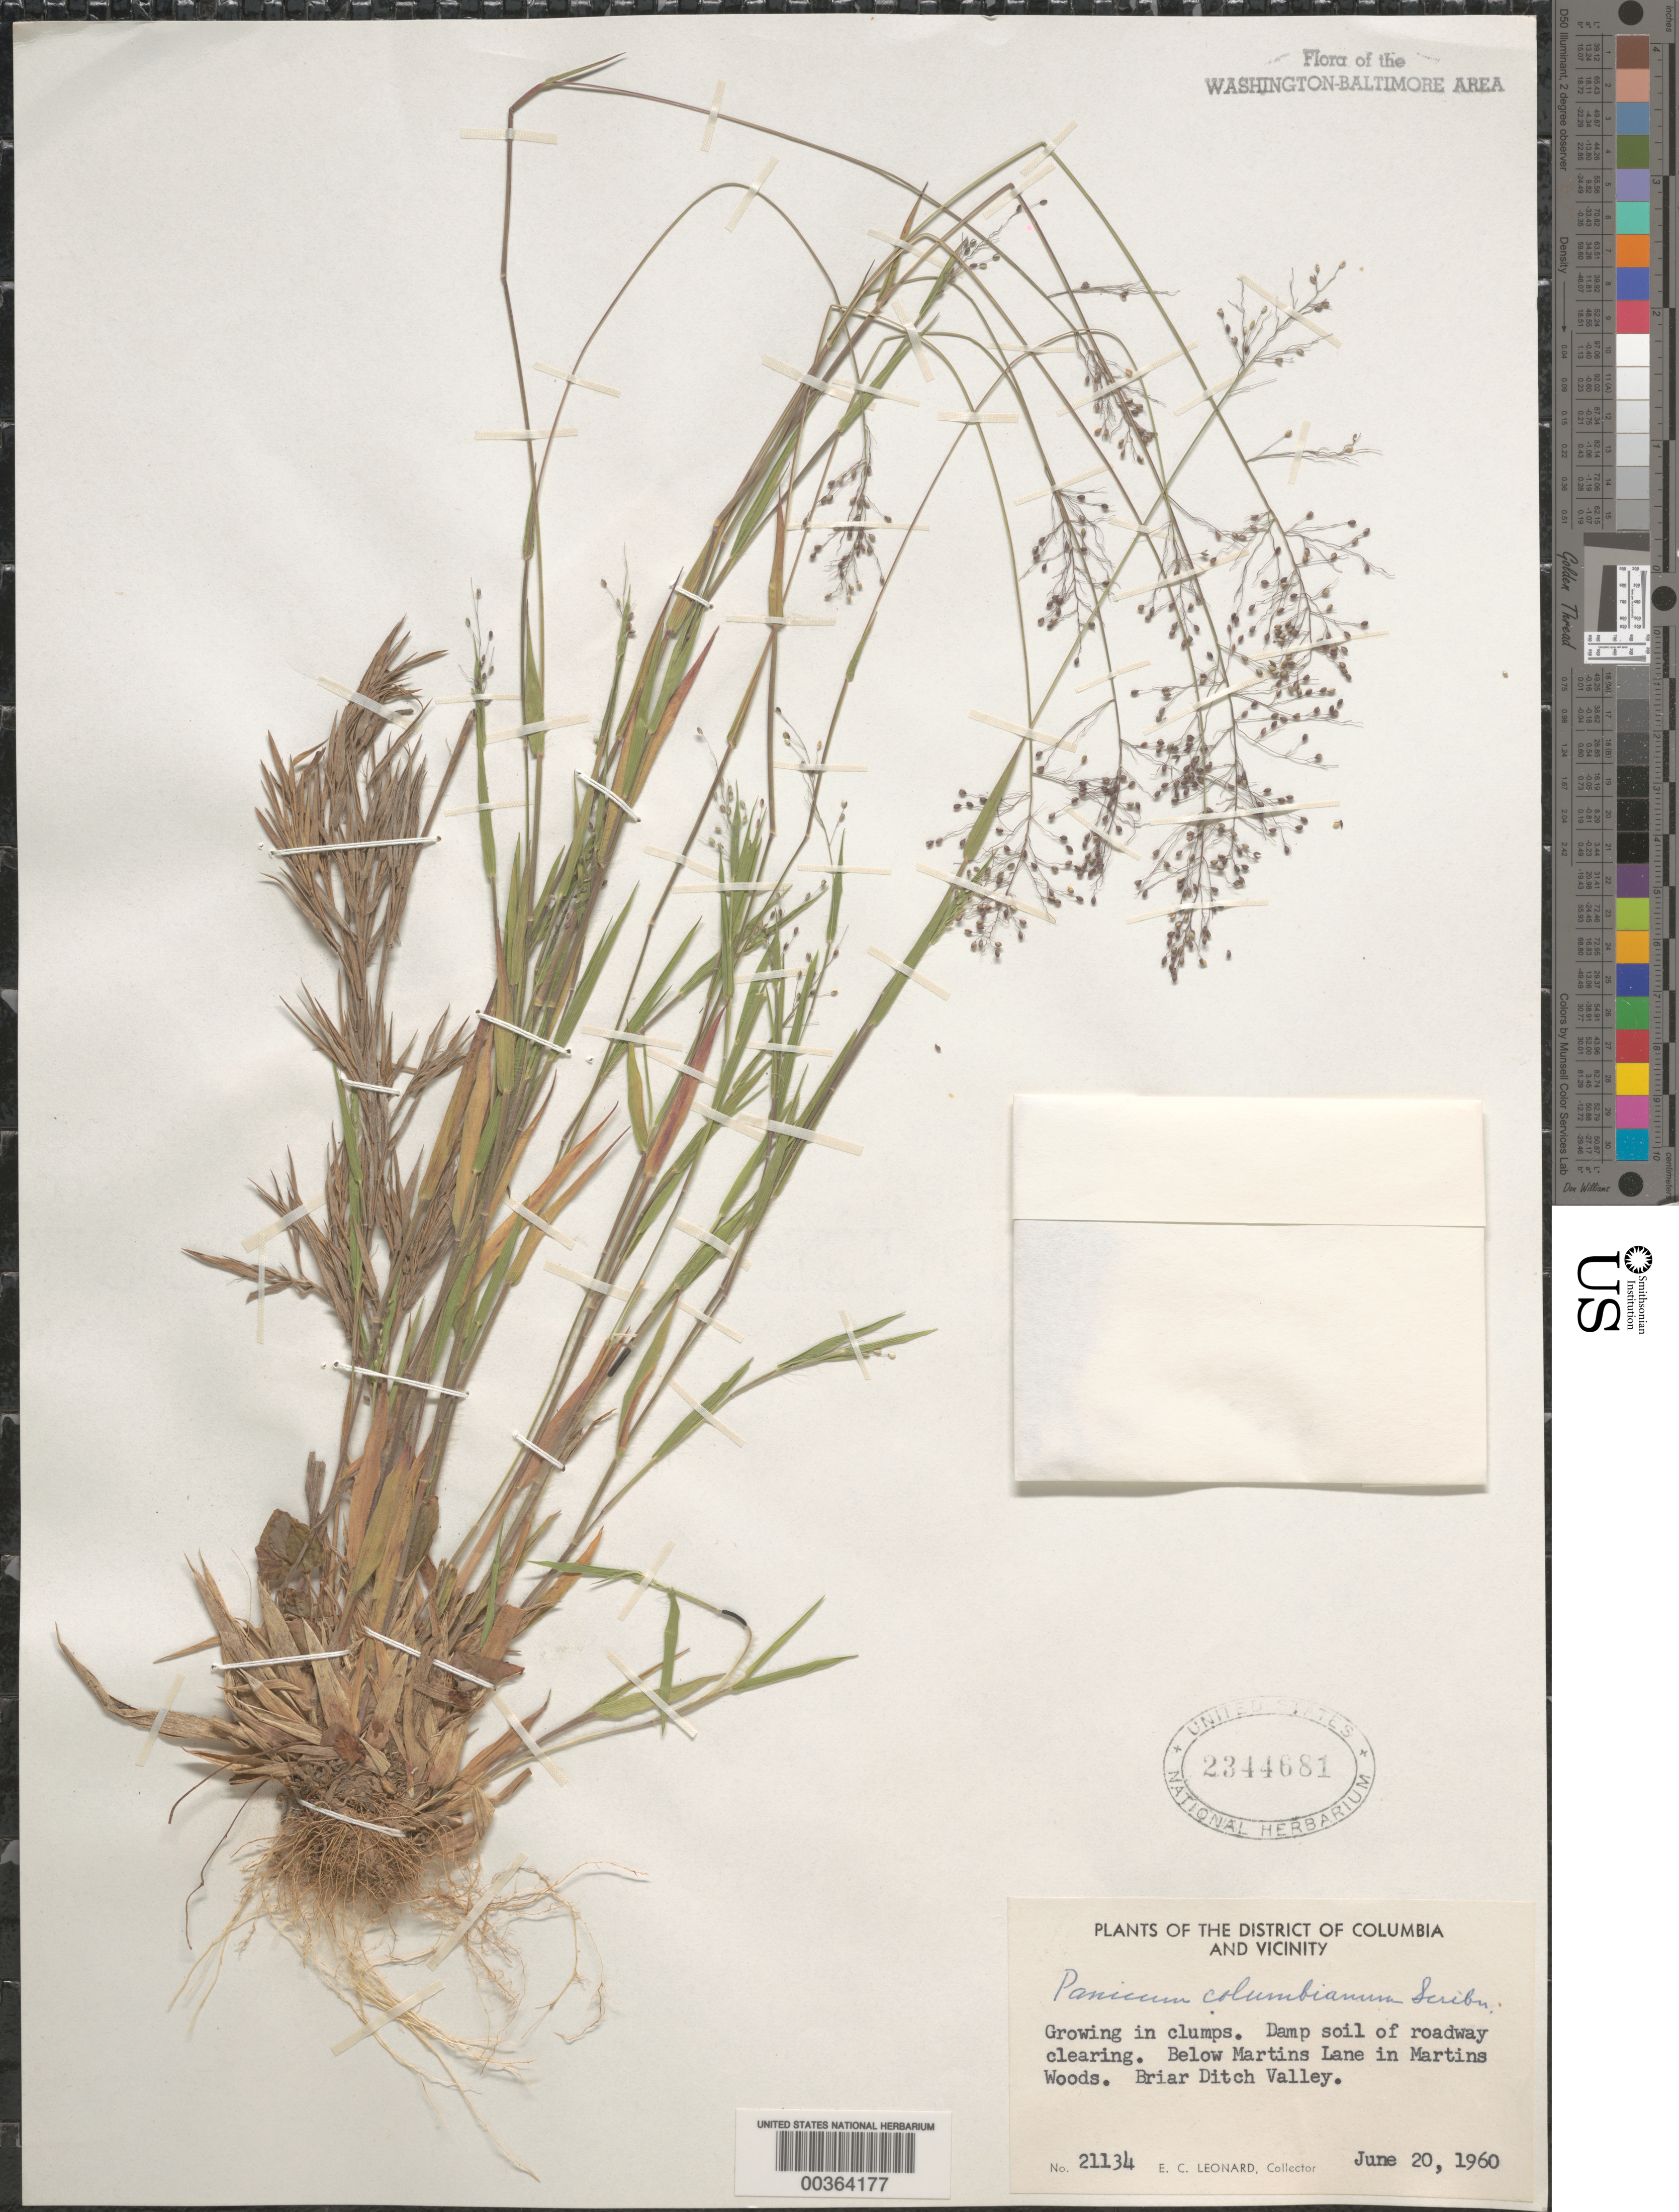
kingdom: Plantae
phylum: Tracheophyta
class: Liliopsida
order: Poales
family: Poaceae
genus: Dichanthelium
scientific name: Dichanthelium sabulorum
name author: (Lam.) Gould & C.A. Clark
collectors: E. C. Leonard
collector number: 21134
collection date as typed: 20 Jun 1960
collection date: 1960-06-20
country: United States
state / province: Maryland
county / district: Prince George's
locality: Briar Ditch Valley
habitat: Damp soil of roadway clearing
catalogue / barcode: US 2344681